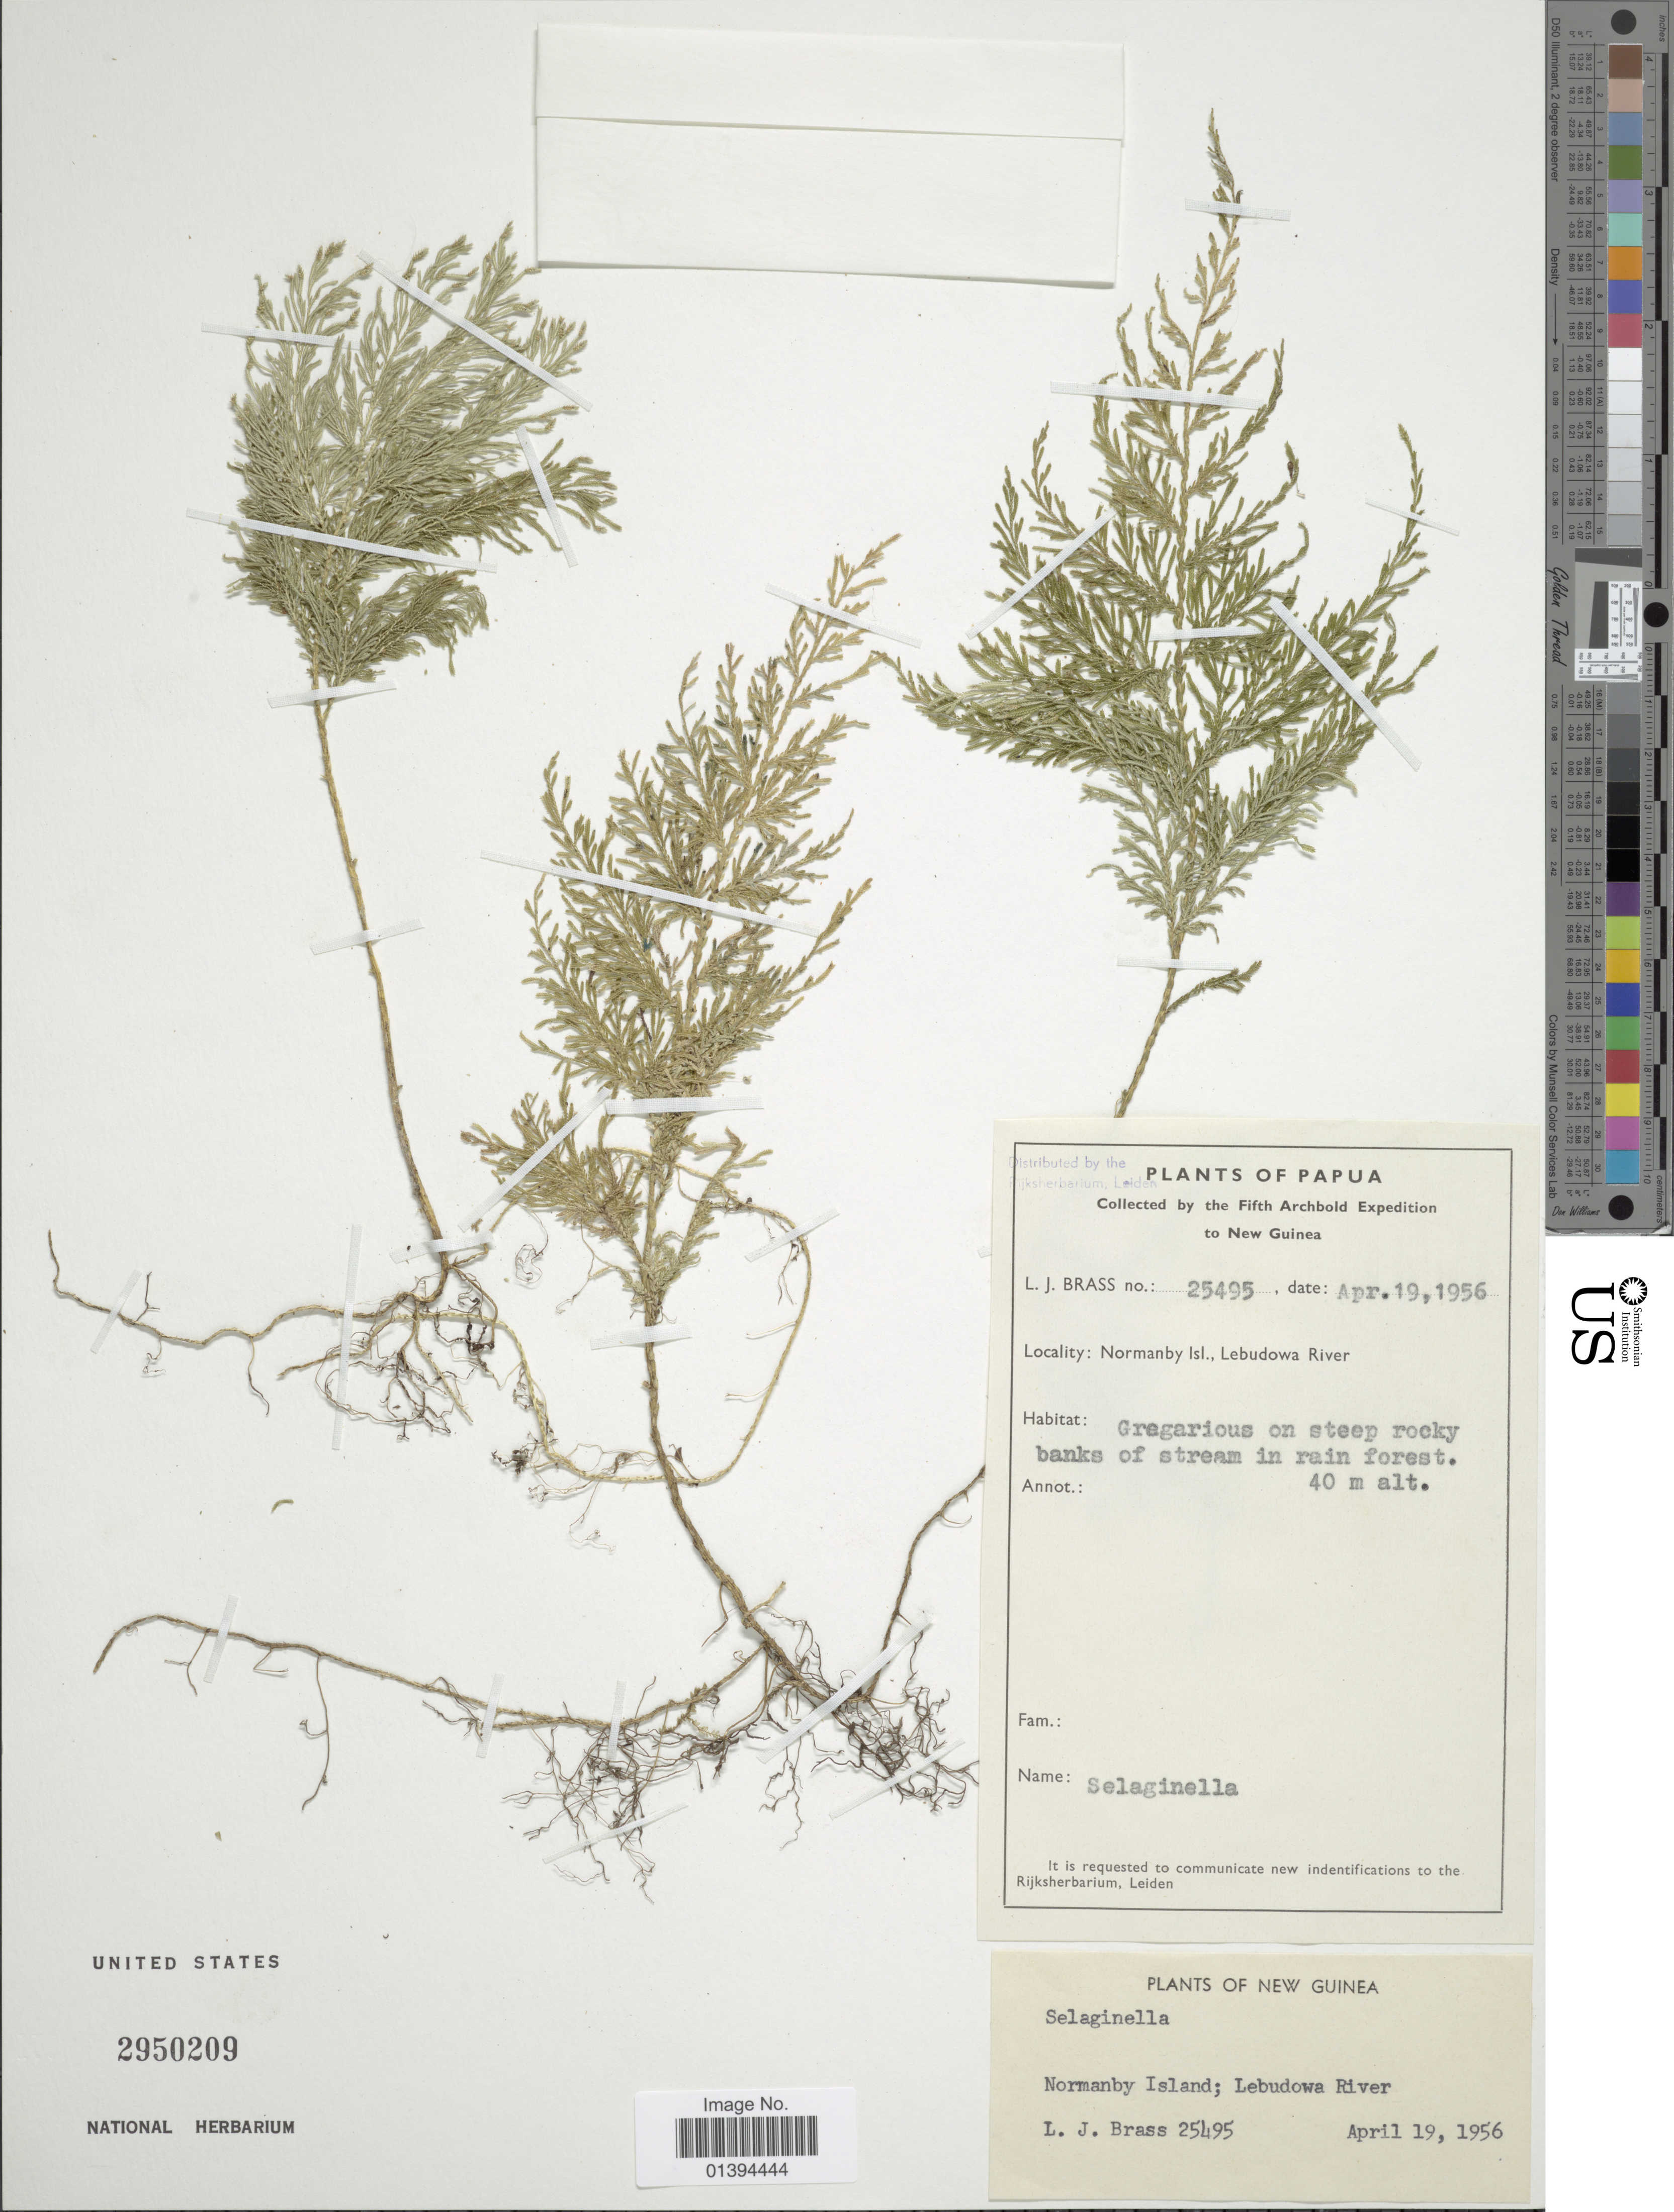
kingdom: Plantae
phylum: Tracheophyta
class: Lycopodiopsida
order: Selaginellales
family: Selaginellaceae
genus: Selaginella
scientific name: Selaginella sp.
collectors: L. J. Brass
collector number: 25495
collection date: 1956-04-19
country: Papua New Guinea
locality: New Guinea, Normanby Island; Lebudowa River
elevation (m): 40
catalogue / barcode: US 2950209